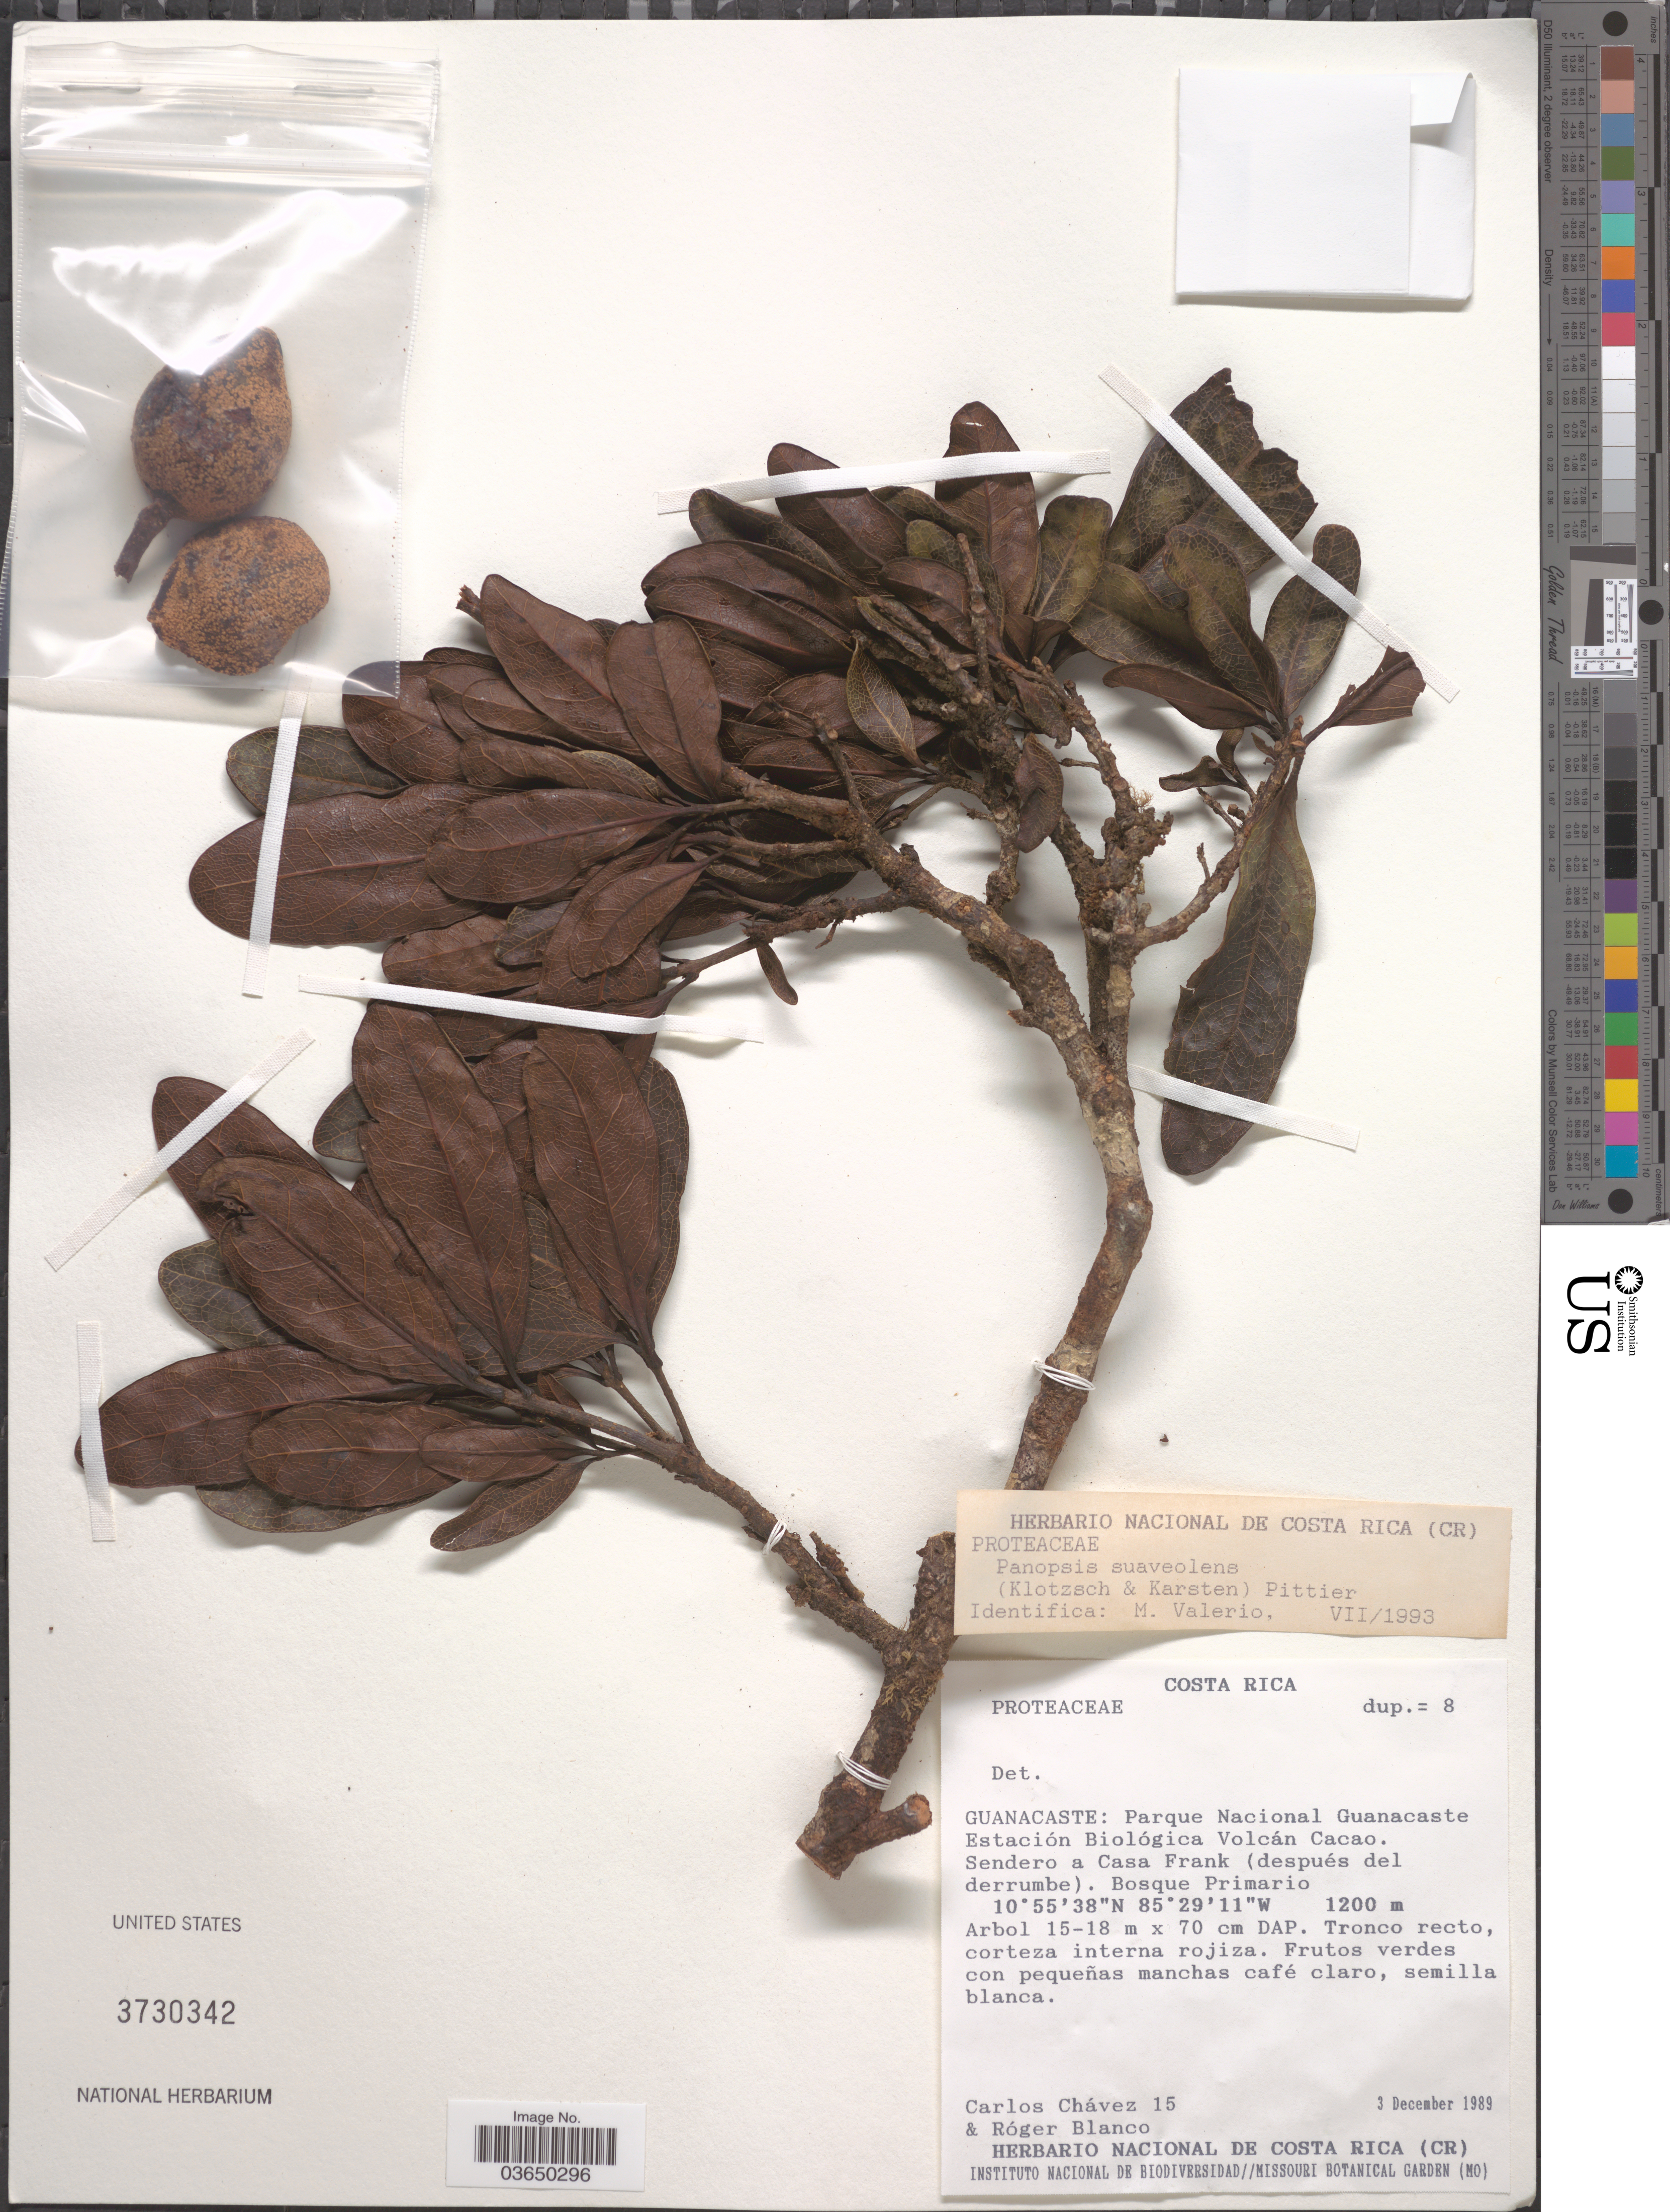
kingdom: Plantae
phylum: Tracheophyta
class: Magnoliopsida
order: Proteales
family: Proteaceae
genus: Panopsis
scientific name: Panopsis suaveolens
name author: (Klotzsch & H. Karst.) Pittier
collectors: C. Chávez & R. Blanco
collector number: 15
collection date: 1989-12-03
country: Costa Rica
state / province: Guanacaste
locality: Parque Nacional Guanacaste Estación Biológica Volcán Cacao. Sendero a Casa Frank (después del derrumbe).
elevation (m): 1200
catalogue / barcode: US 3730342